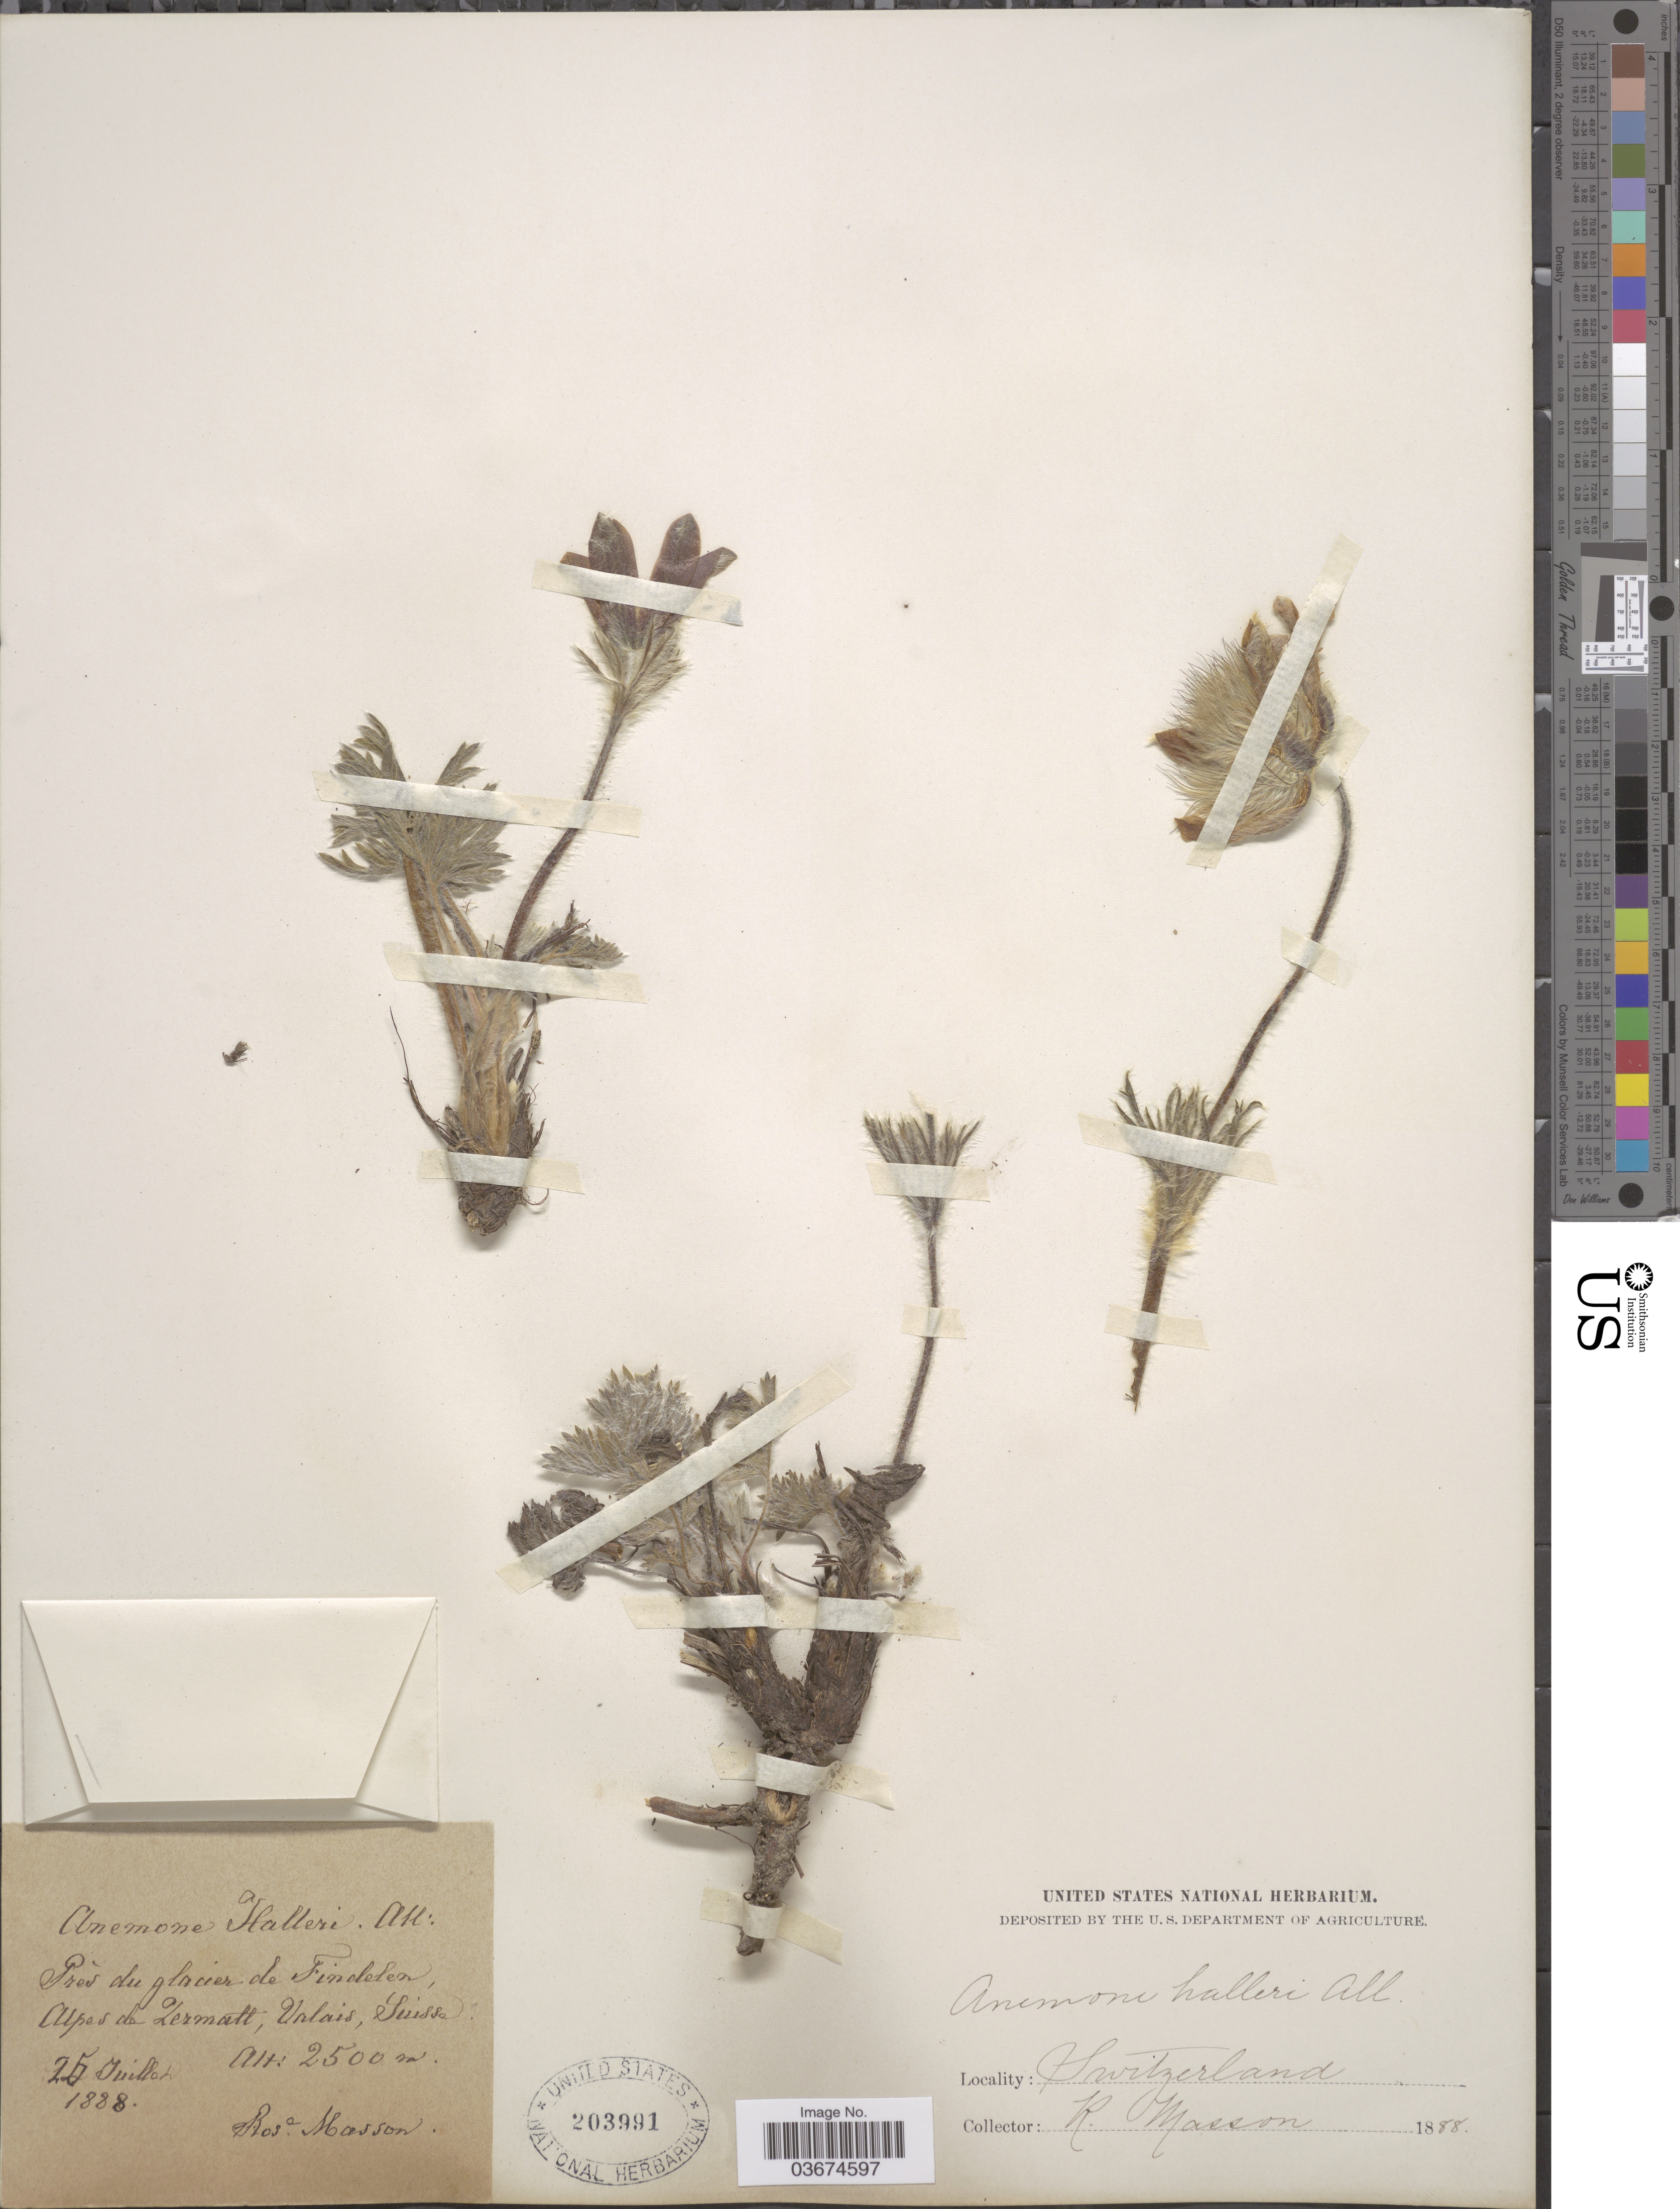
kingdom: Plantae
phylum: Tracheophyta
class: Magnoliopsida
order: Ranunculales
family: Ranunculaceae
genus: Pulsatilla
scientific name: Pulsatilla halleri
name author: (All.) Willd.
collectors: R. Masson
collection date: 1888-07-26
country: Switzerland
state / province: Valais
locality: Prés du glacier de Findelen, Alpes de Zermatt, Suisse.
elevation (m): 2500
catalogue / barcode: US 203991